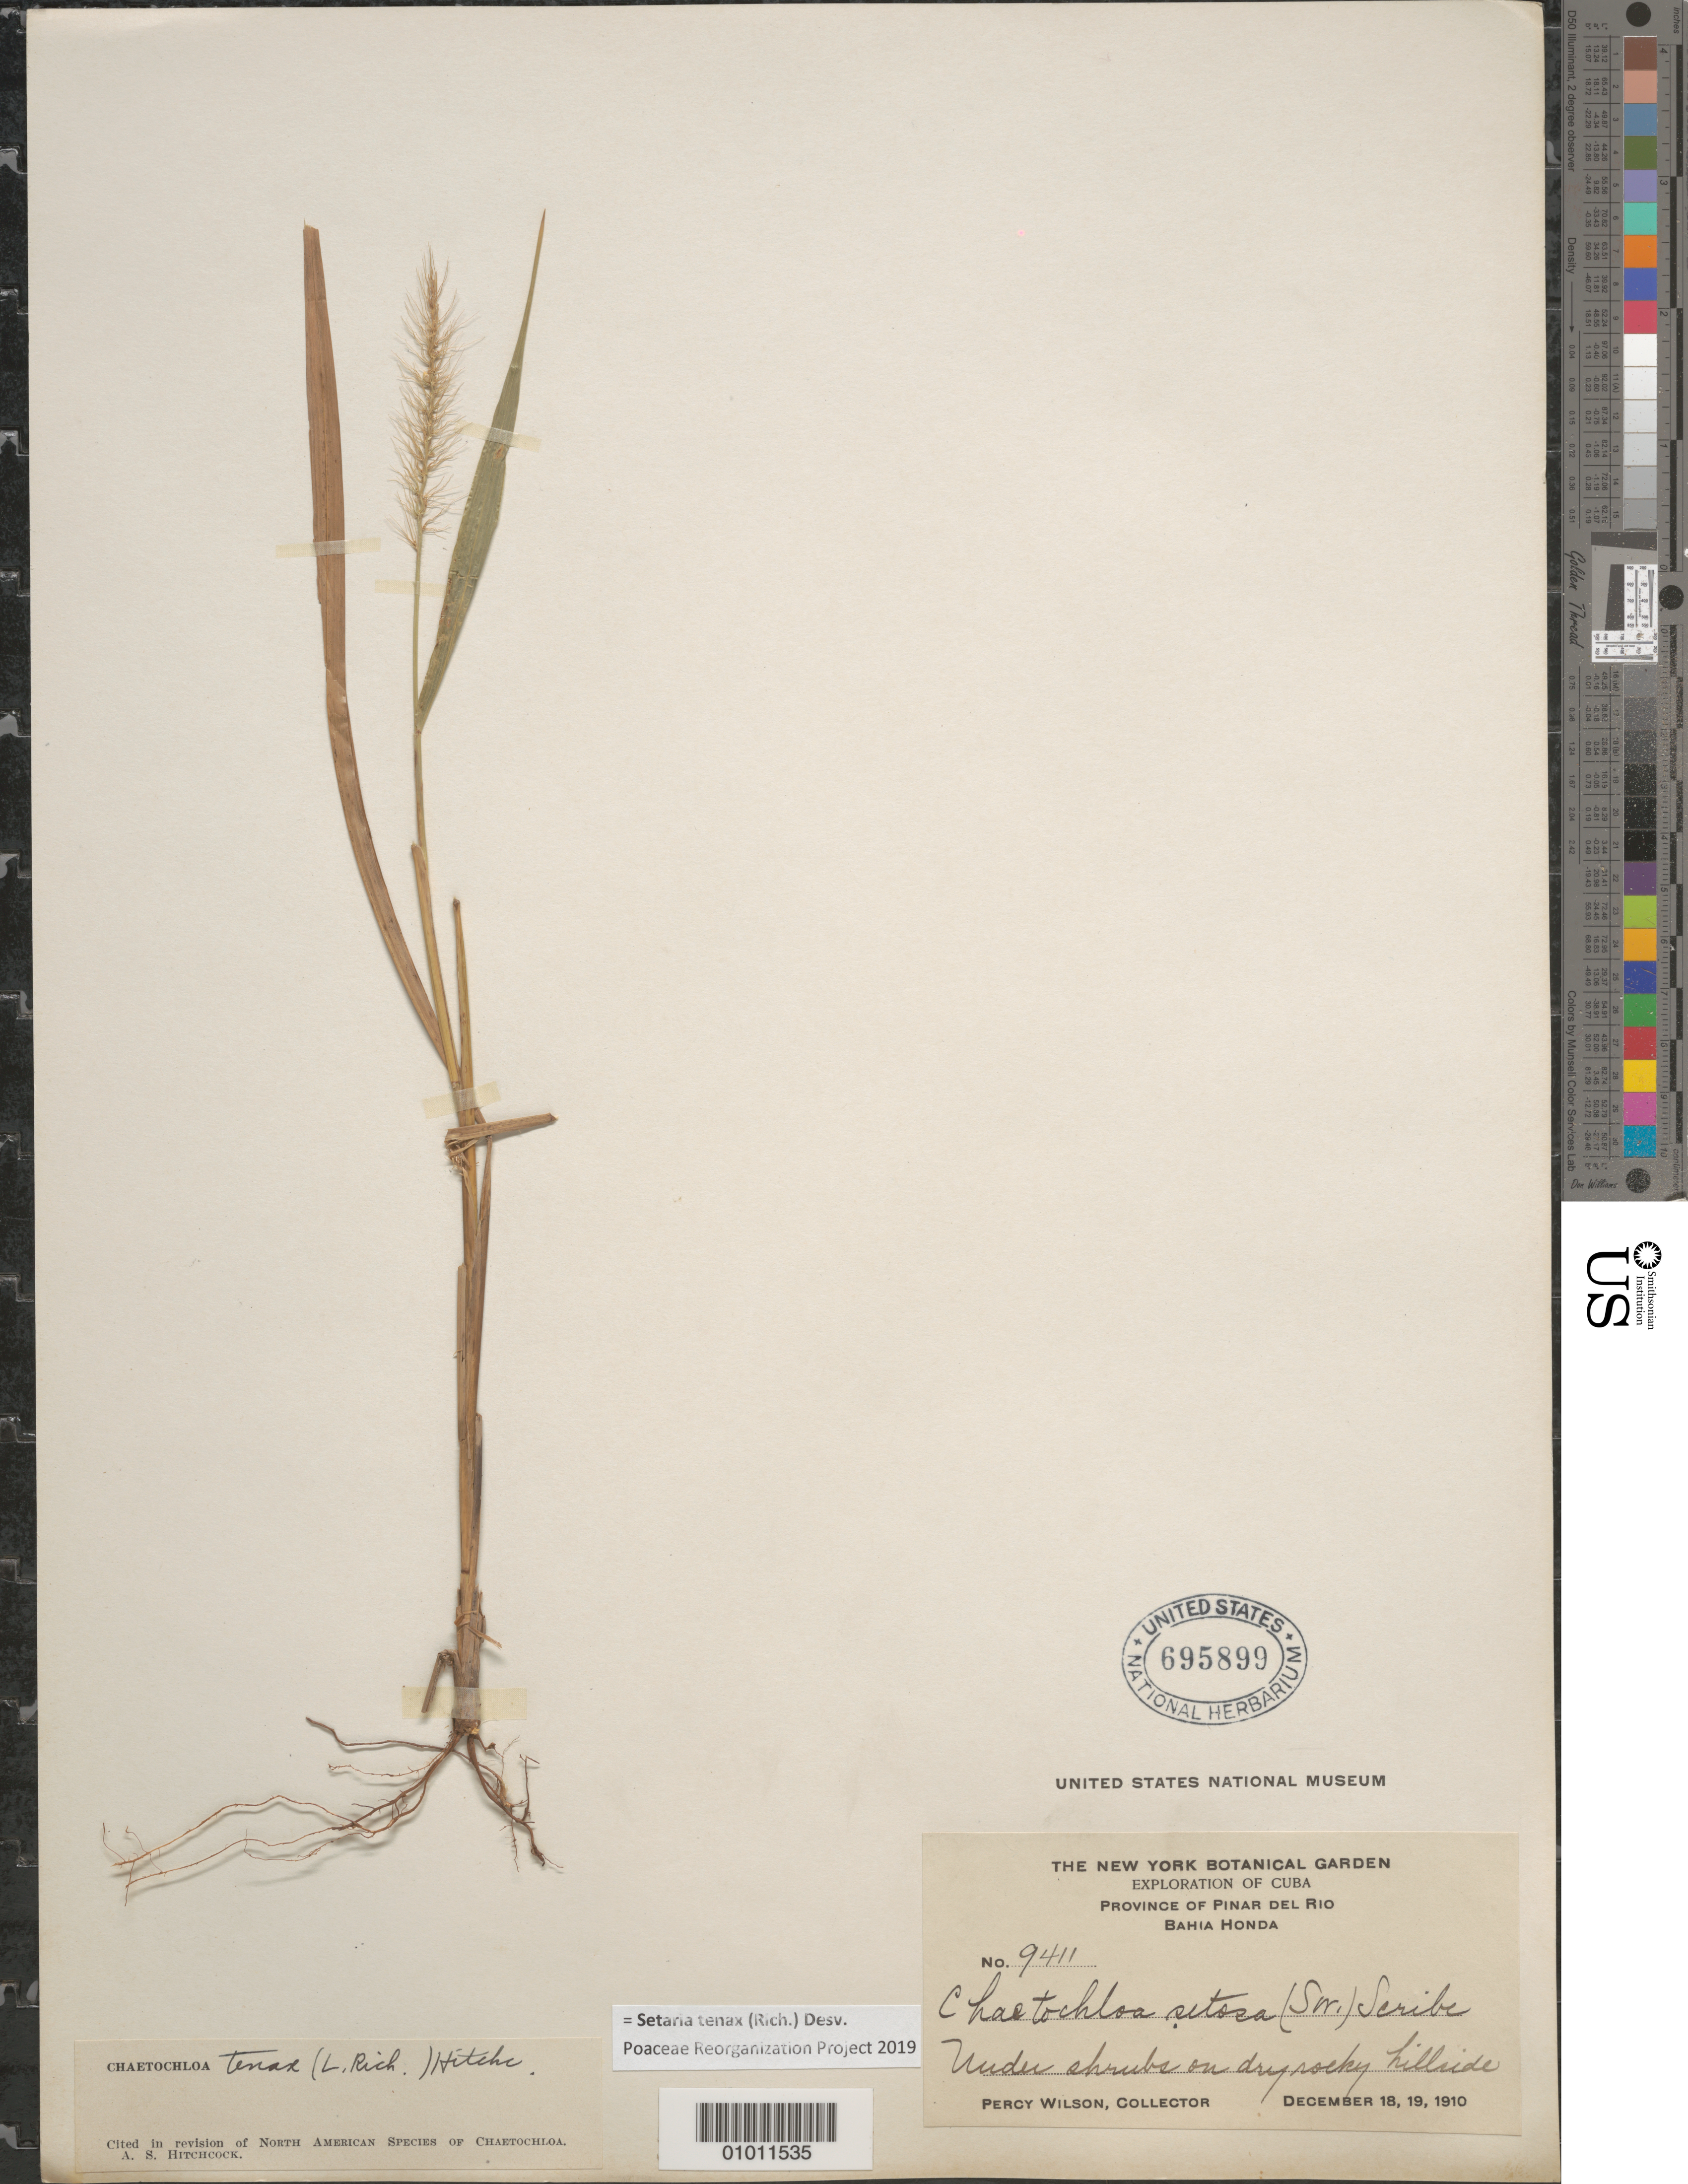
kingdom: Plantae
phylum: Tracheophyta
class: Liliopsida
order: Poales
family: Poaceae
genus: Setaria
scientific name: Setaria texana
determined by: Poaceae Reorganization Project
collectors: P. Wilson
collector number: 9411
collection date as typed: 18 Dec 1910 to 19 Dec 1910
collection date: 1910-12-18/1910-12-19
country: Cuba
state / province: Pinar del Rio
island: Cuba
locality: Bahia Honda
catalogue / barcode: US 695899